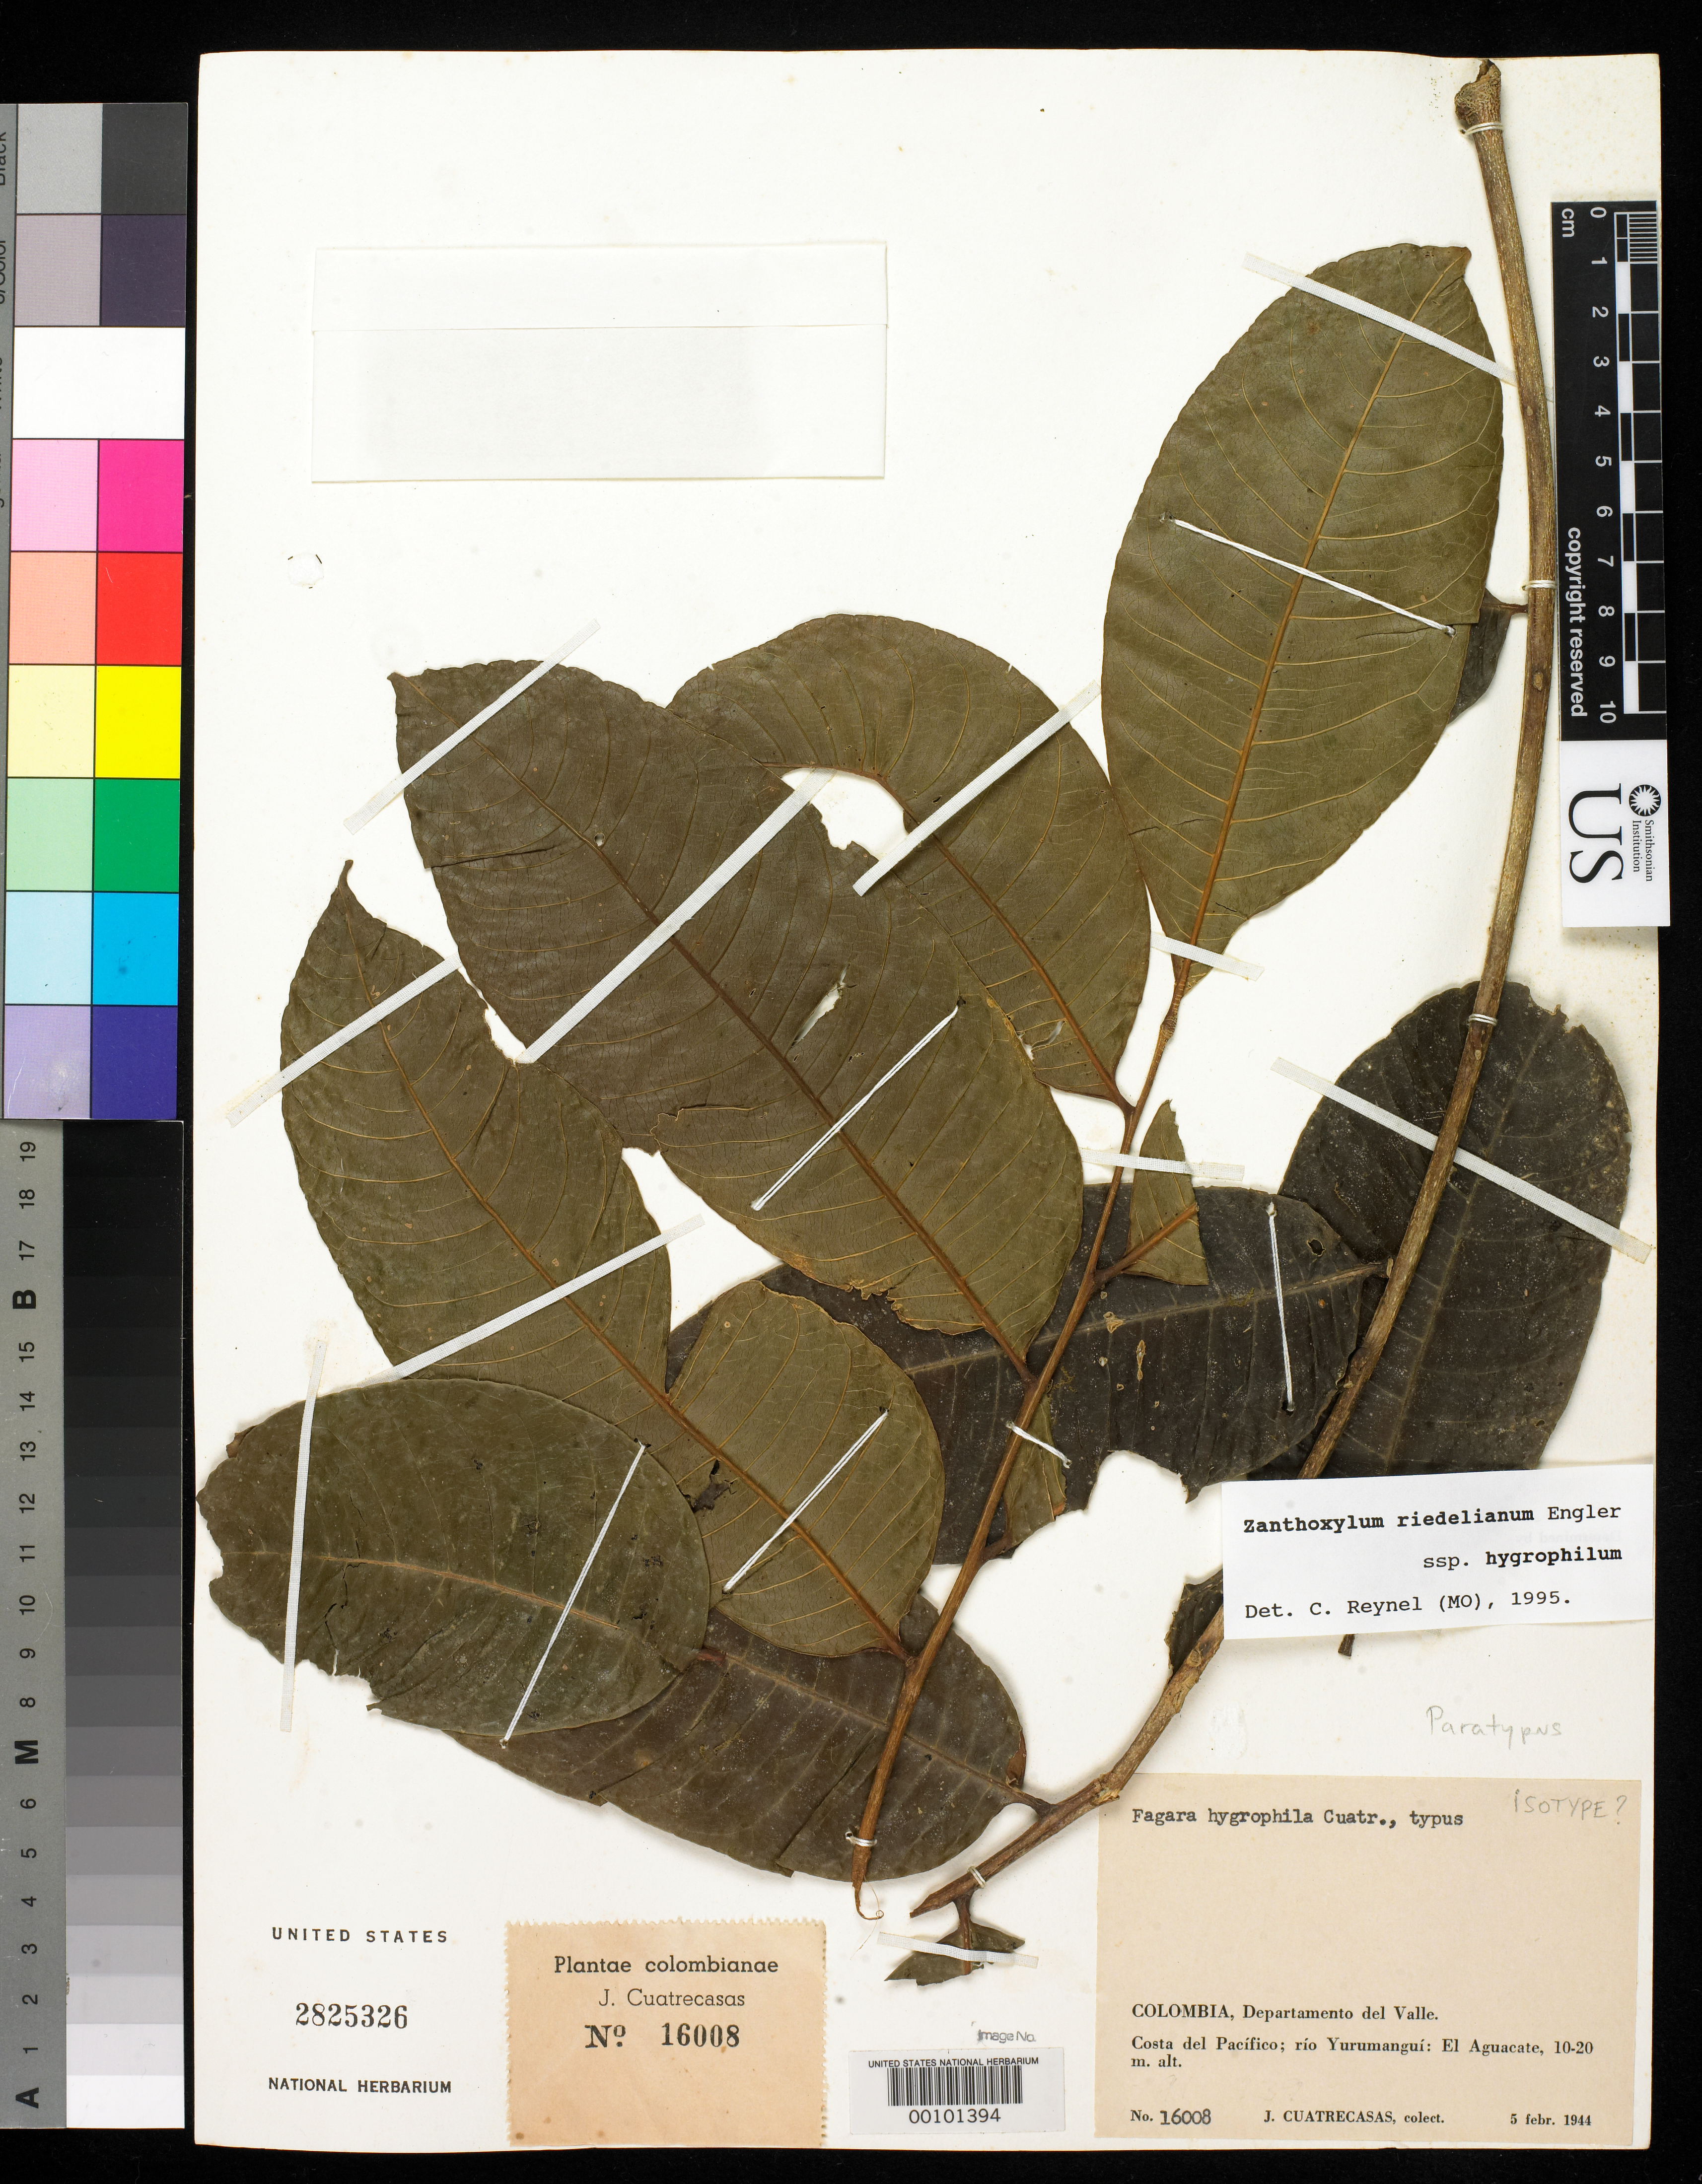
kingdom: Plantae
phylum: Tracheophyta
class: Magnoliopsida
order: Sapindales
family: Rutaceae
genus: Fagara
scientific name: Fagara hygrophila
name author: Cuatrec.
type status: Isotype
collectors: J. Cuatrecasas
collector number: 16008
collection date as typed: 05 Feb 1944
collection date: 1944-02-05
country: Colombia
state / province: Valle del Cauca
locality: Coast of the Pacific, Rio Yurumangui, El Aguacate.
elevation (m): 10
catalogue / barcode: US 2825326